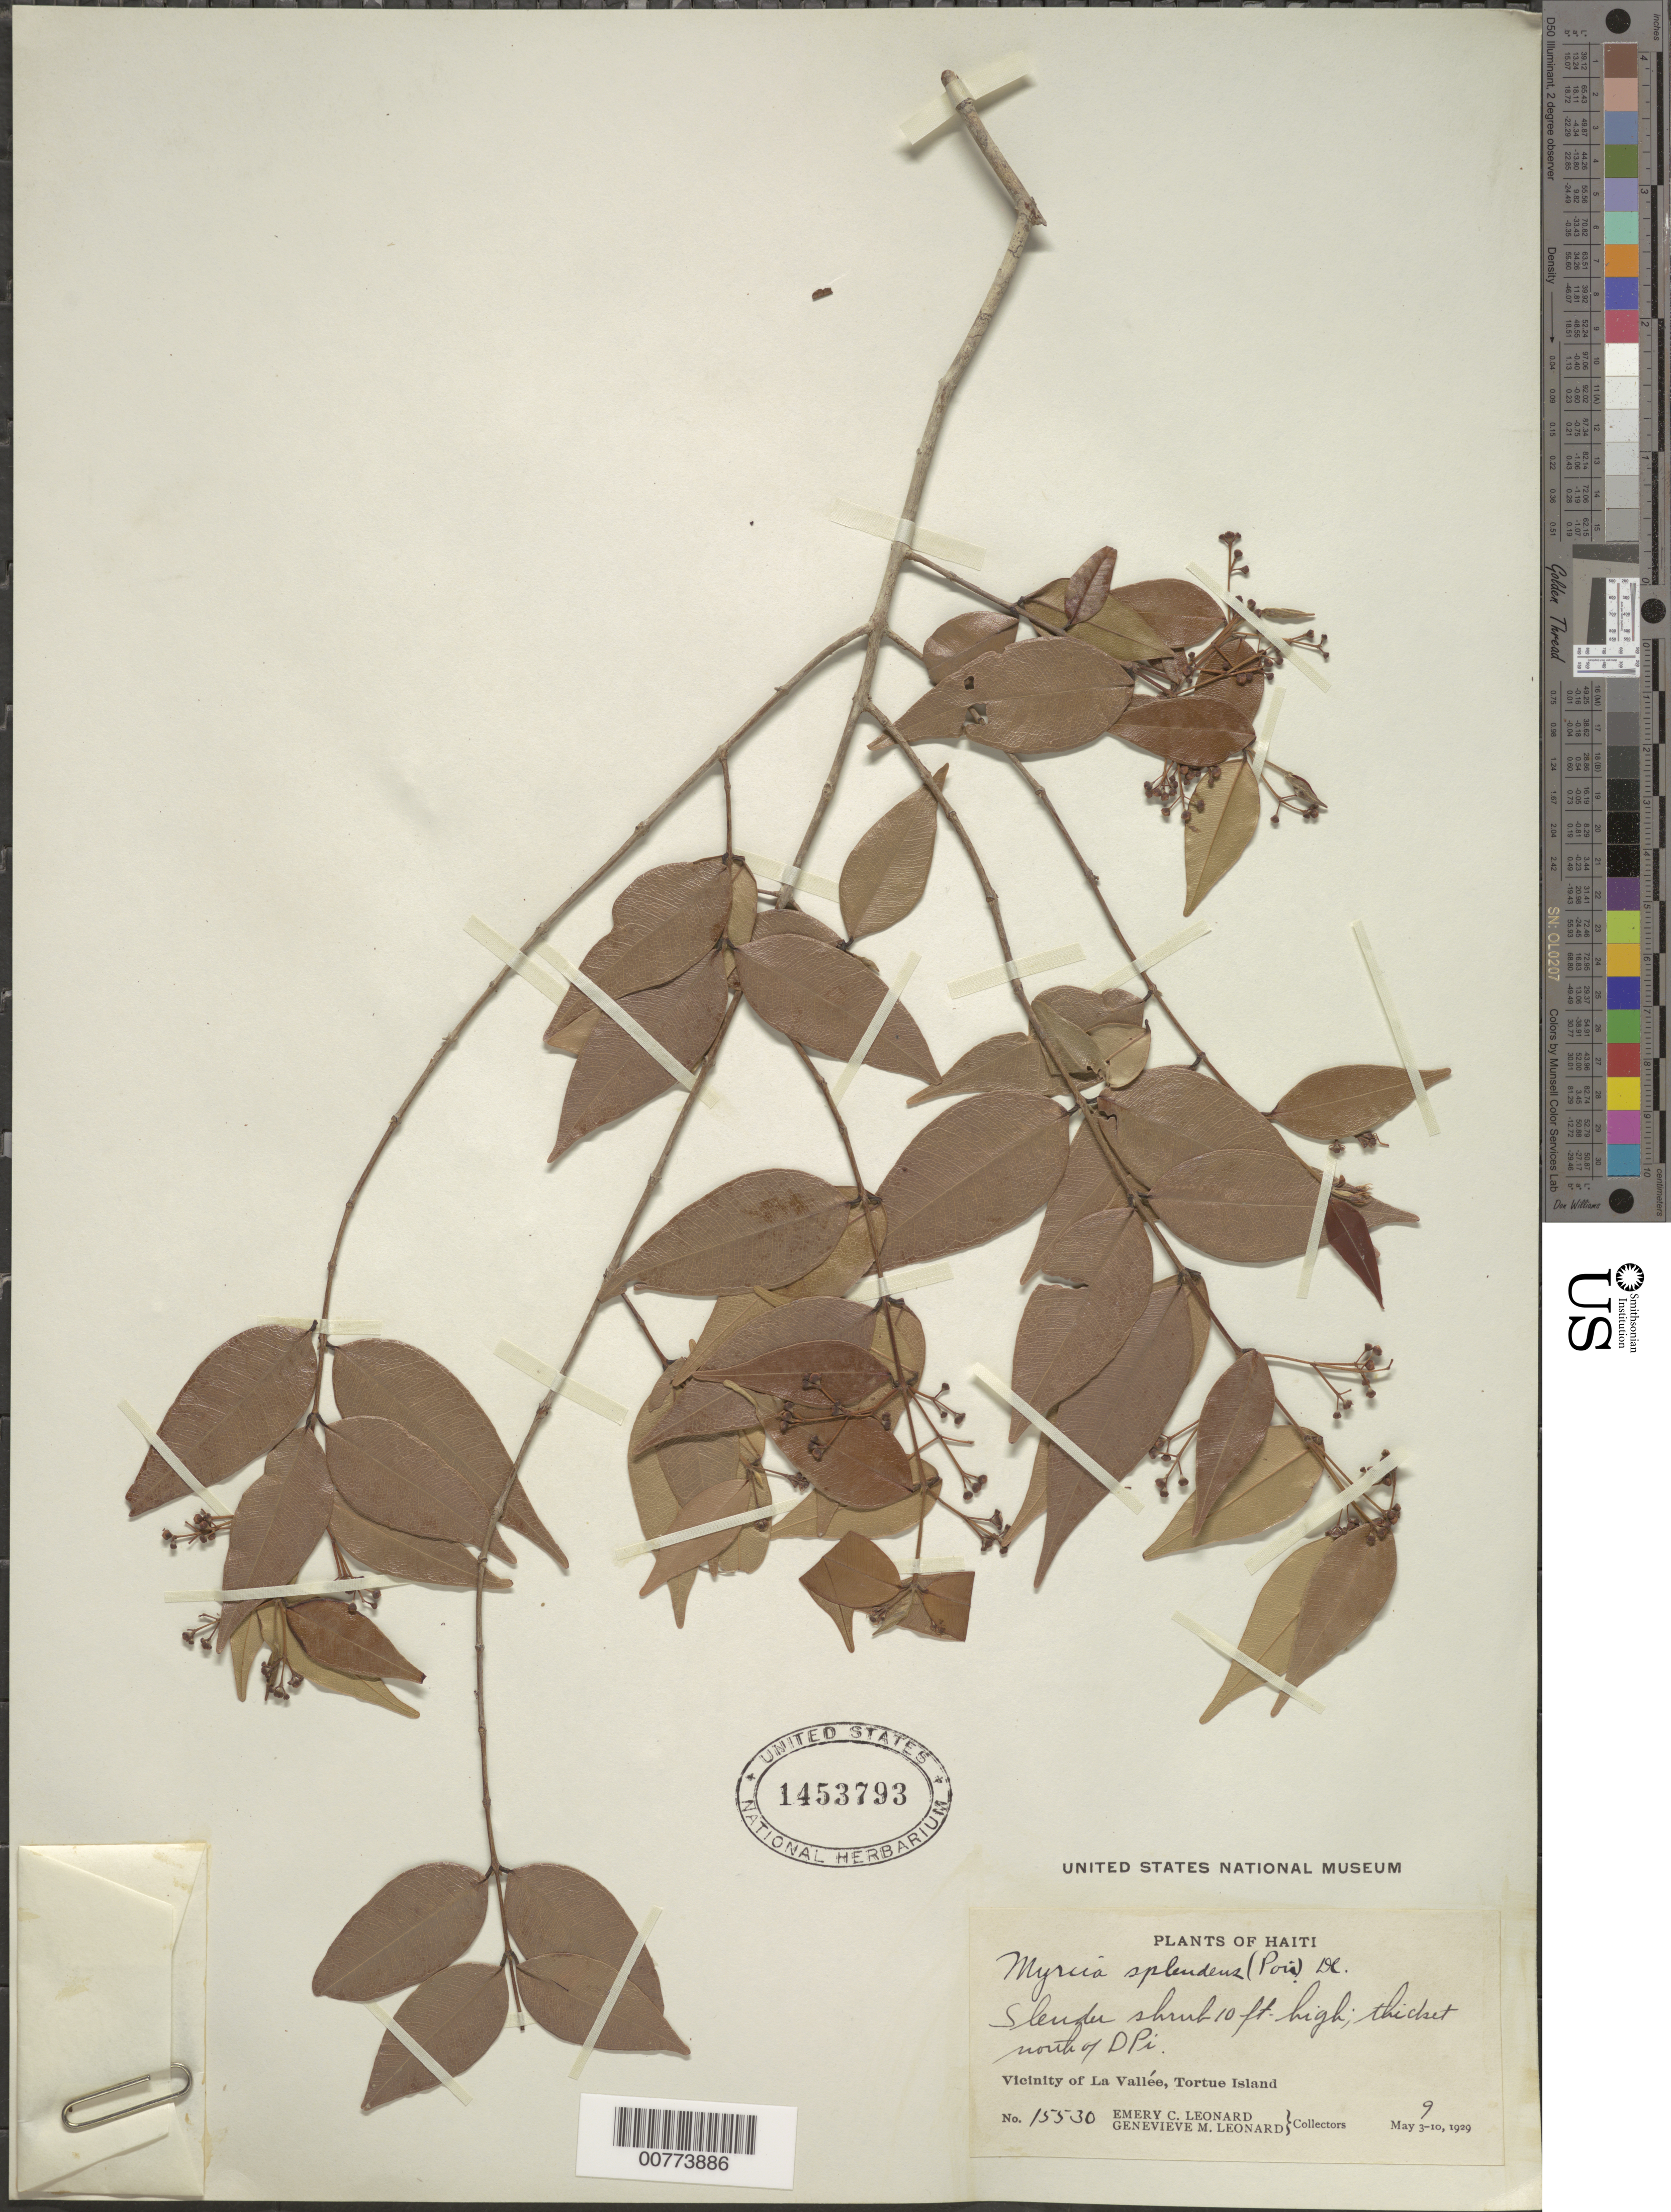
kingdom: Plantae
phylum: Tracheophyta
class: Magnoliopsida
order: Myrtales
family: Myrtaceae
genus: Myrcia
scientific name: Myrcia splendens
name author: (Sw.) DC.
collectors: E. C. Leonard & G. M. Leonard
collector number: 15530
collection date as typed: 09 May 1929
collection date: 1929-05-09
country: Haiti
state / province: Nord-Óuest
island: Île de la Tortue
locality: Tortue Island, vicinity of La Vallée, north of Dpi.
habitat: Thicket.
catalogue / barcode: US 1453793